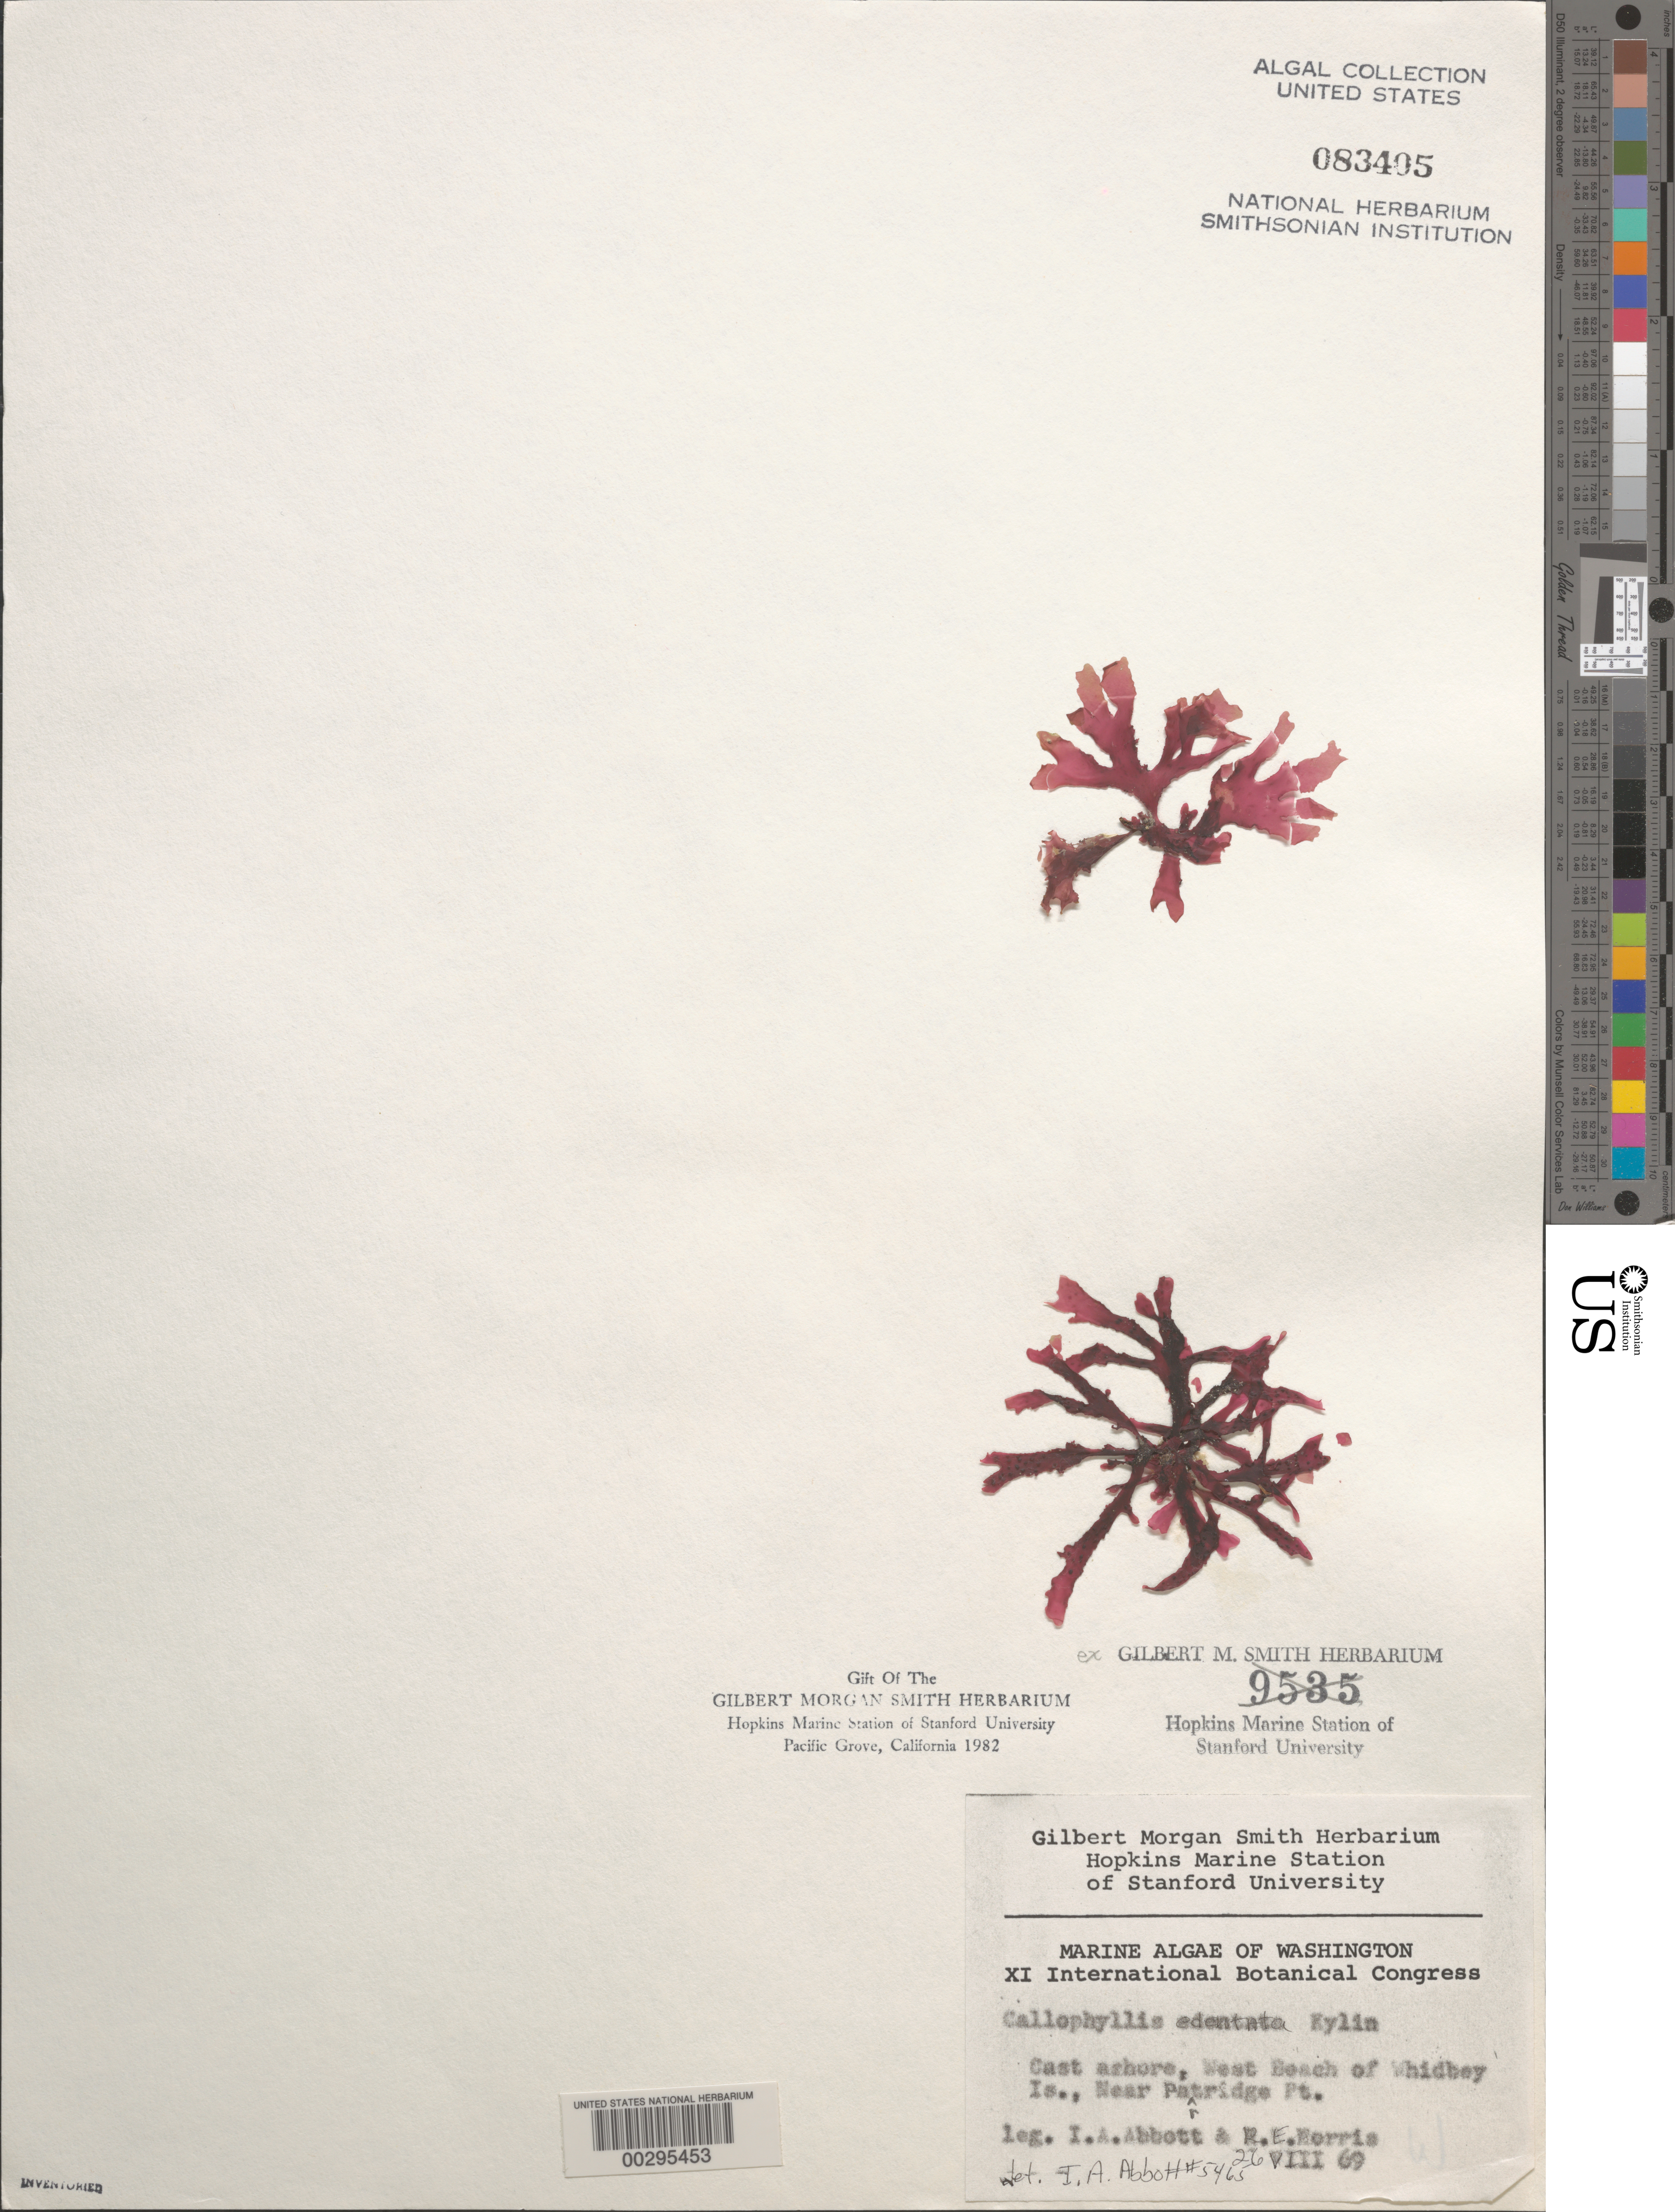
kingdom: Plantae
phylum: Rhodophyta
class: Florideophyceae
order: Gigartinales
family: Kallymeniaceae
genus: Callophyllis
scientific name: Callophyllis edentata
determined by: Abbott, Isabella A.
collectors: I. A. Abbott & R. E. Norris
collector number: IAA 5465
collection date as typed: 26 Aug 1969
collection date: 1969-08-26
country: United States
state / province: Washington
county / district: Island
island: Whidbey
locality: West Beach near Partridge Point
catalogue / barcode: US 83405